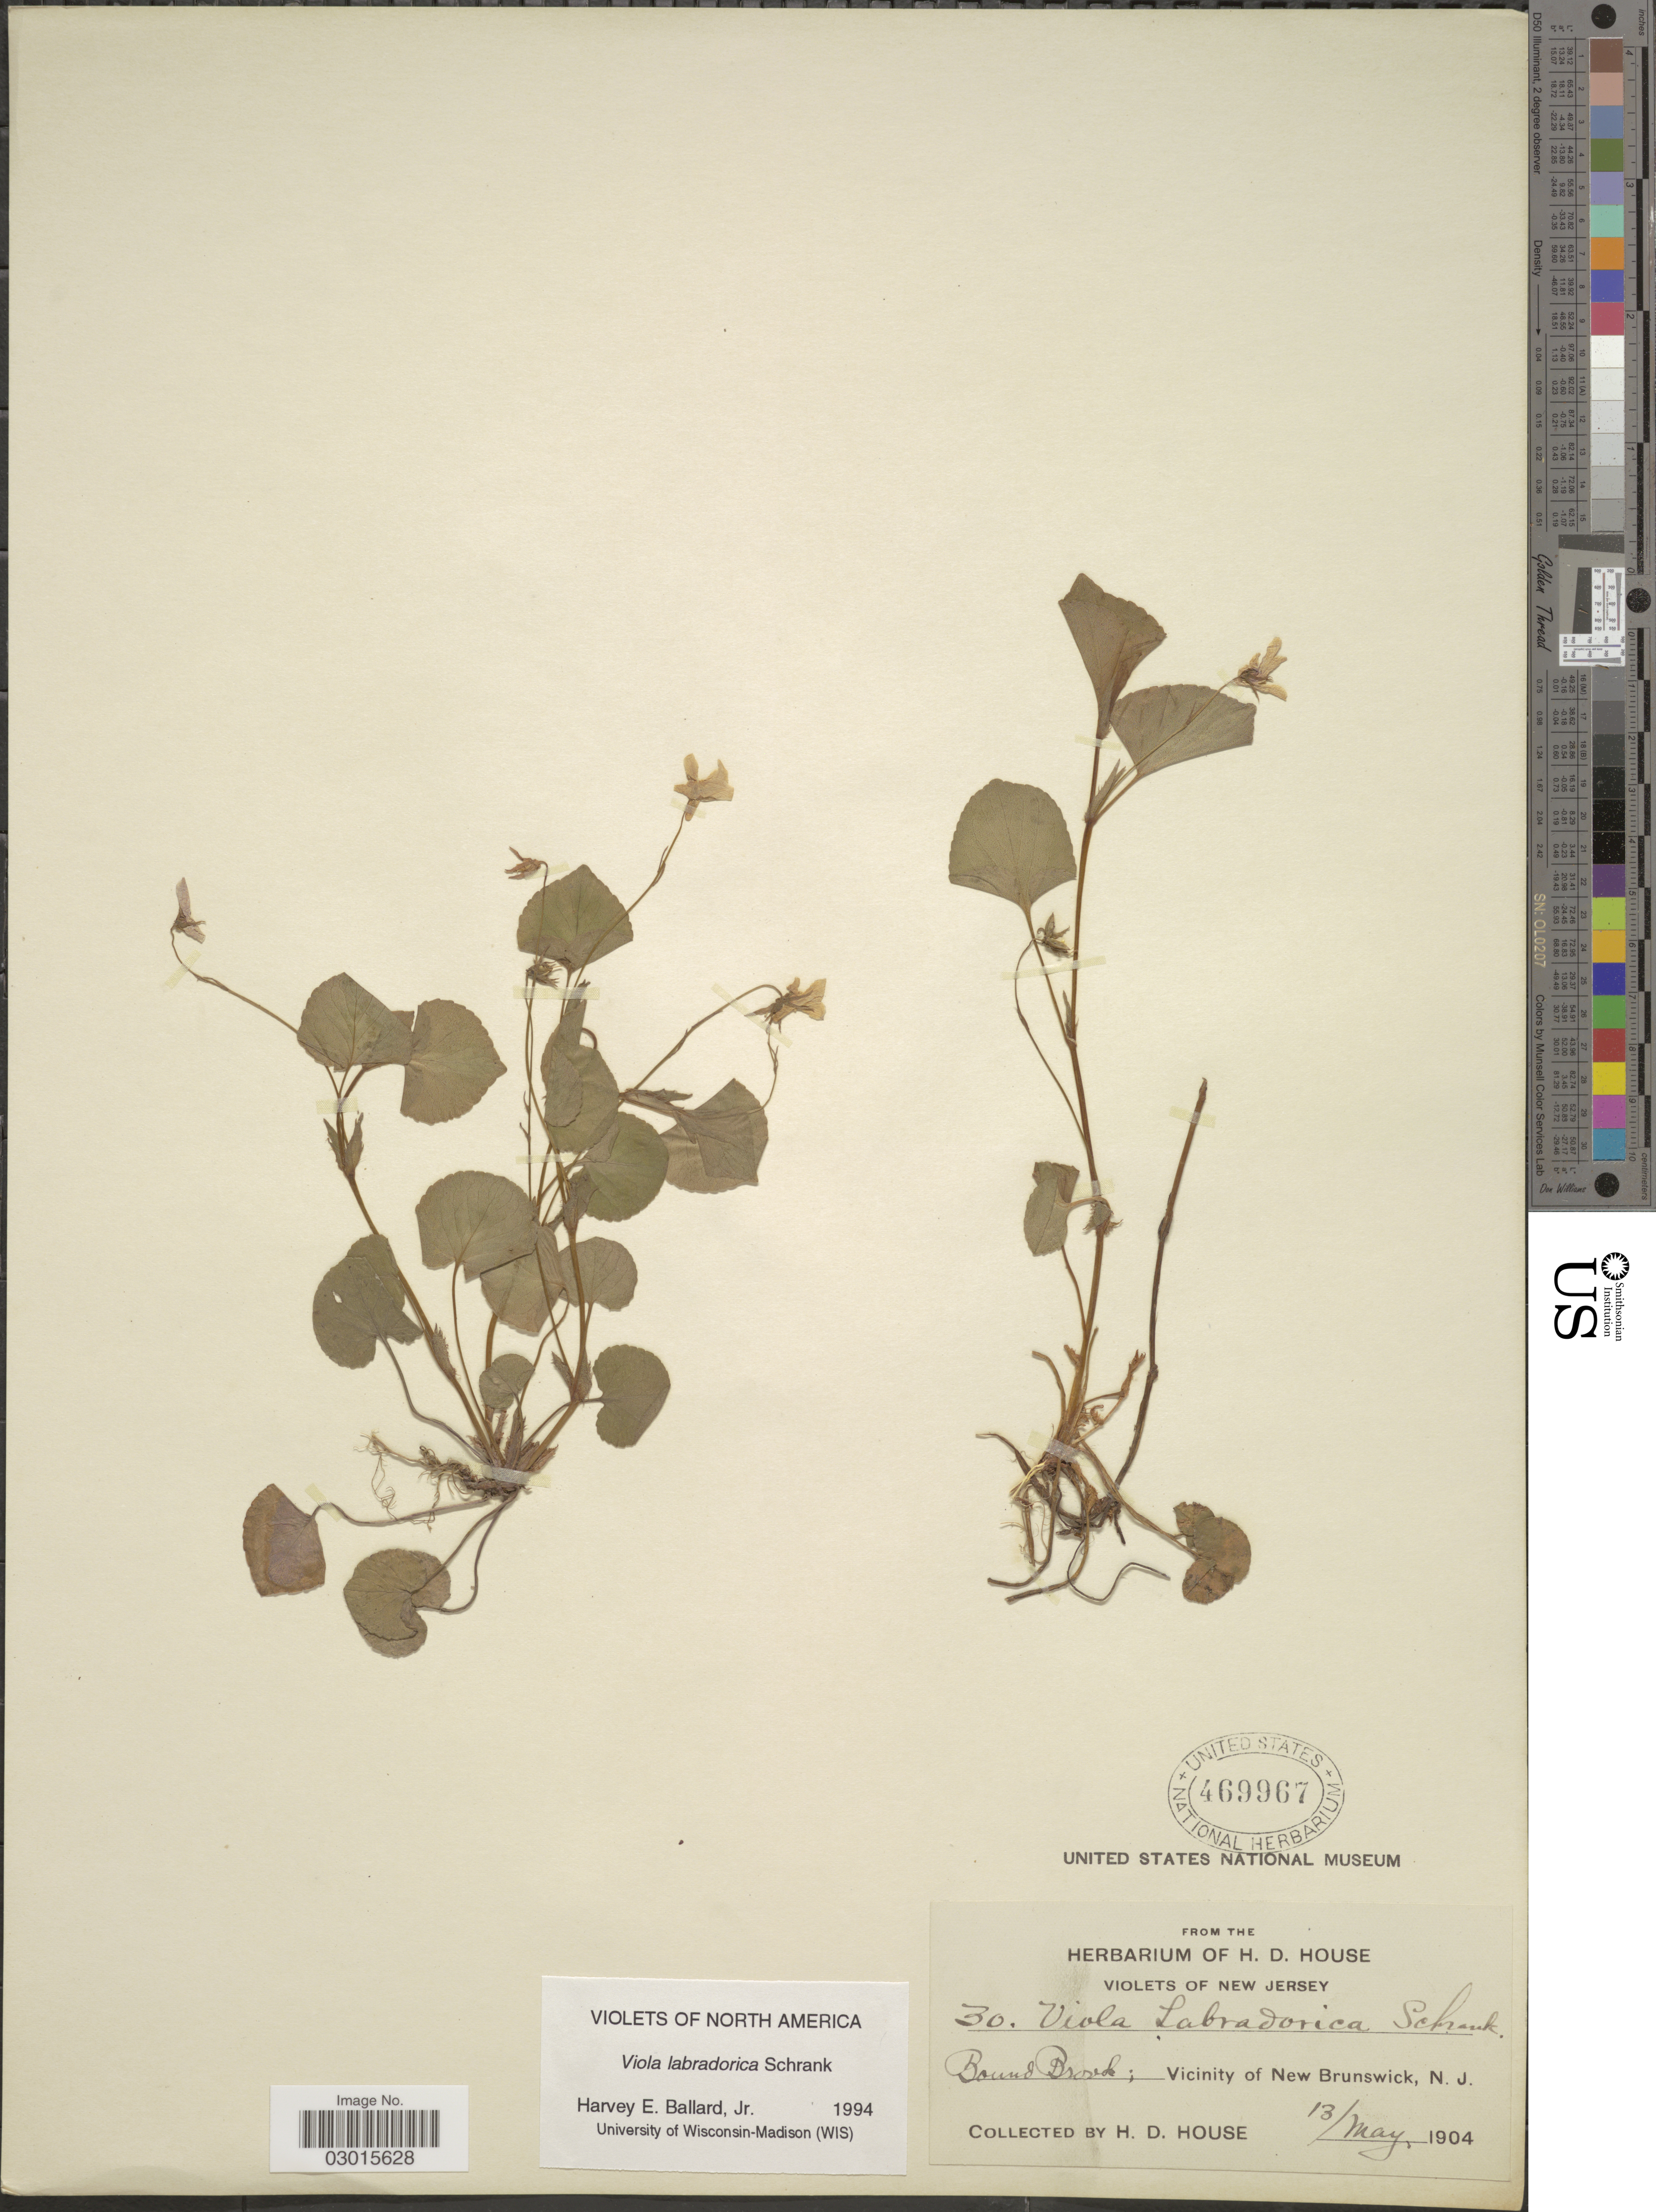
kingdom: Plantae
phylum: Tracheophyta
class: Magnoliopsida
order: Malpighiales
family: Violaceae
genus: Viola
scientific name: Viola labradorica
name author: Schrank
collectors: H. D. House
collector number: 30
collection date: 1904-05-13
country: United States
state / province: New Jersey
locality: Bound Brook; Vicinity of New Brunswick, N. J.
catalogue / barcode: US 469967